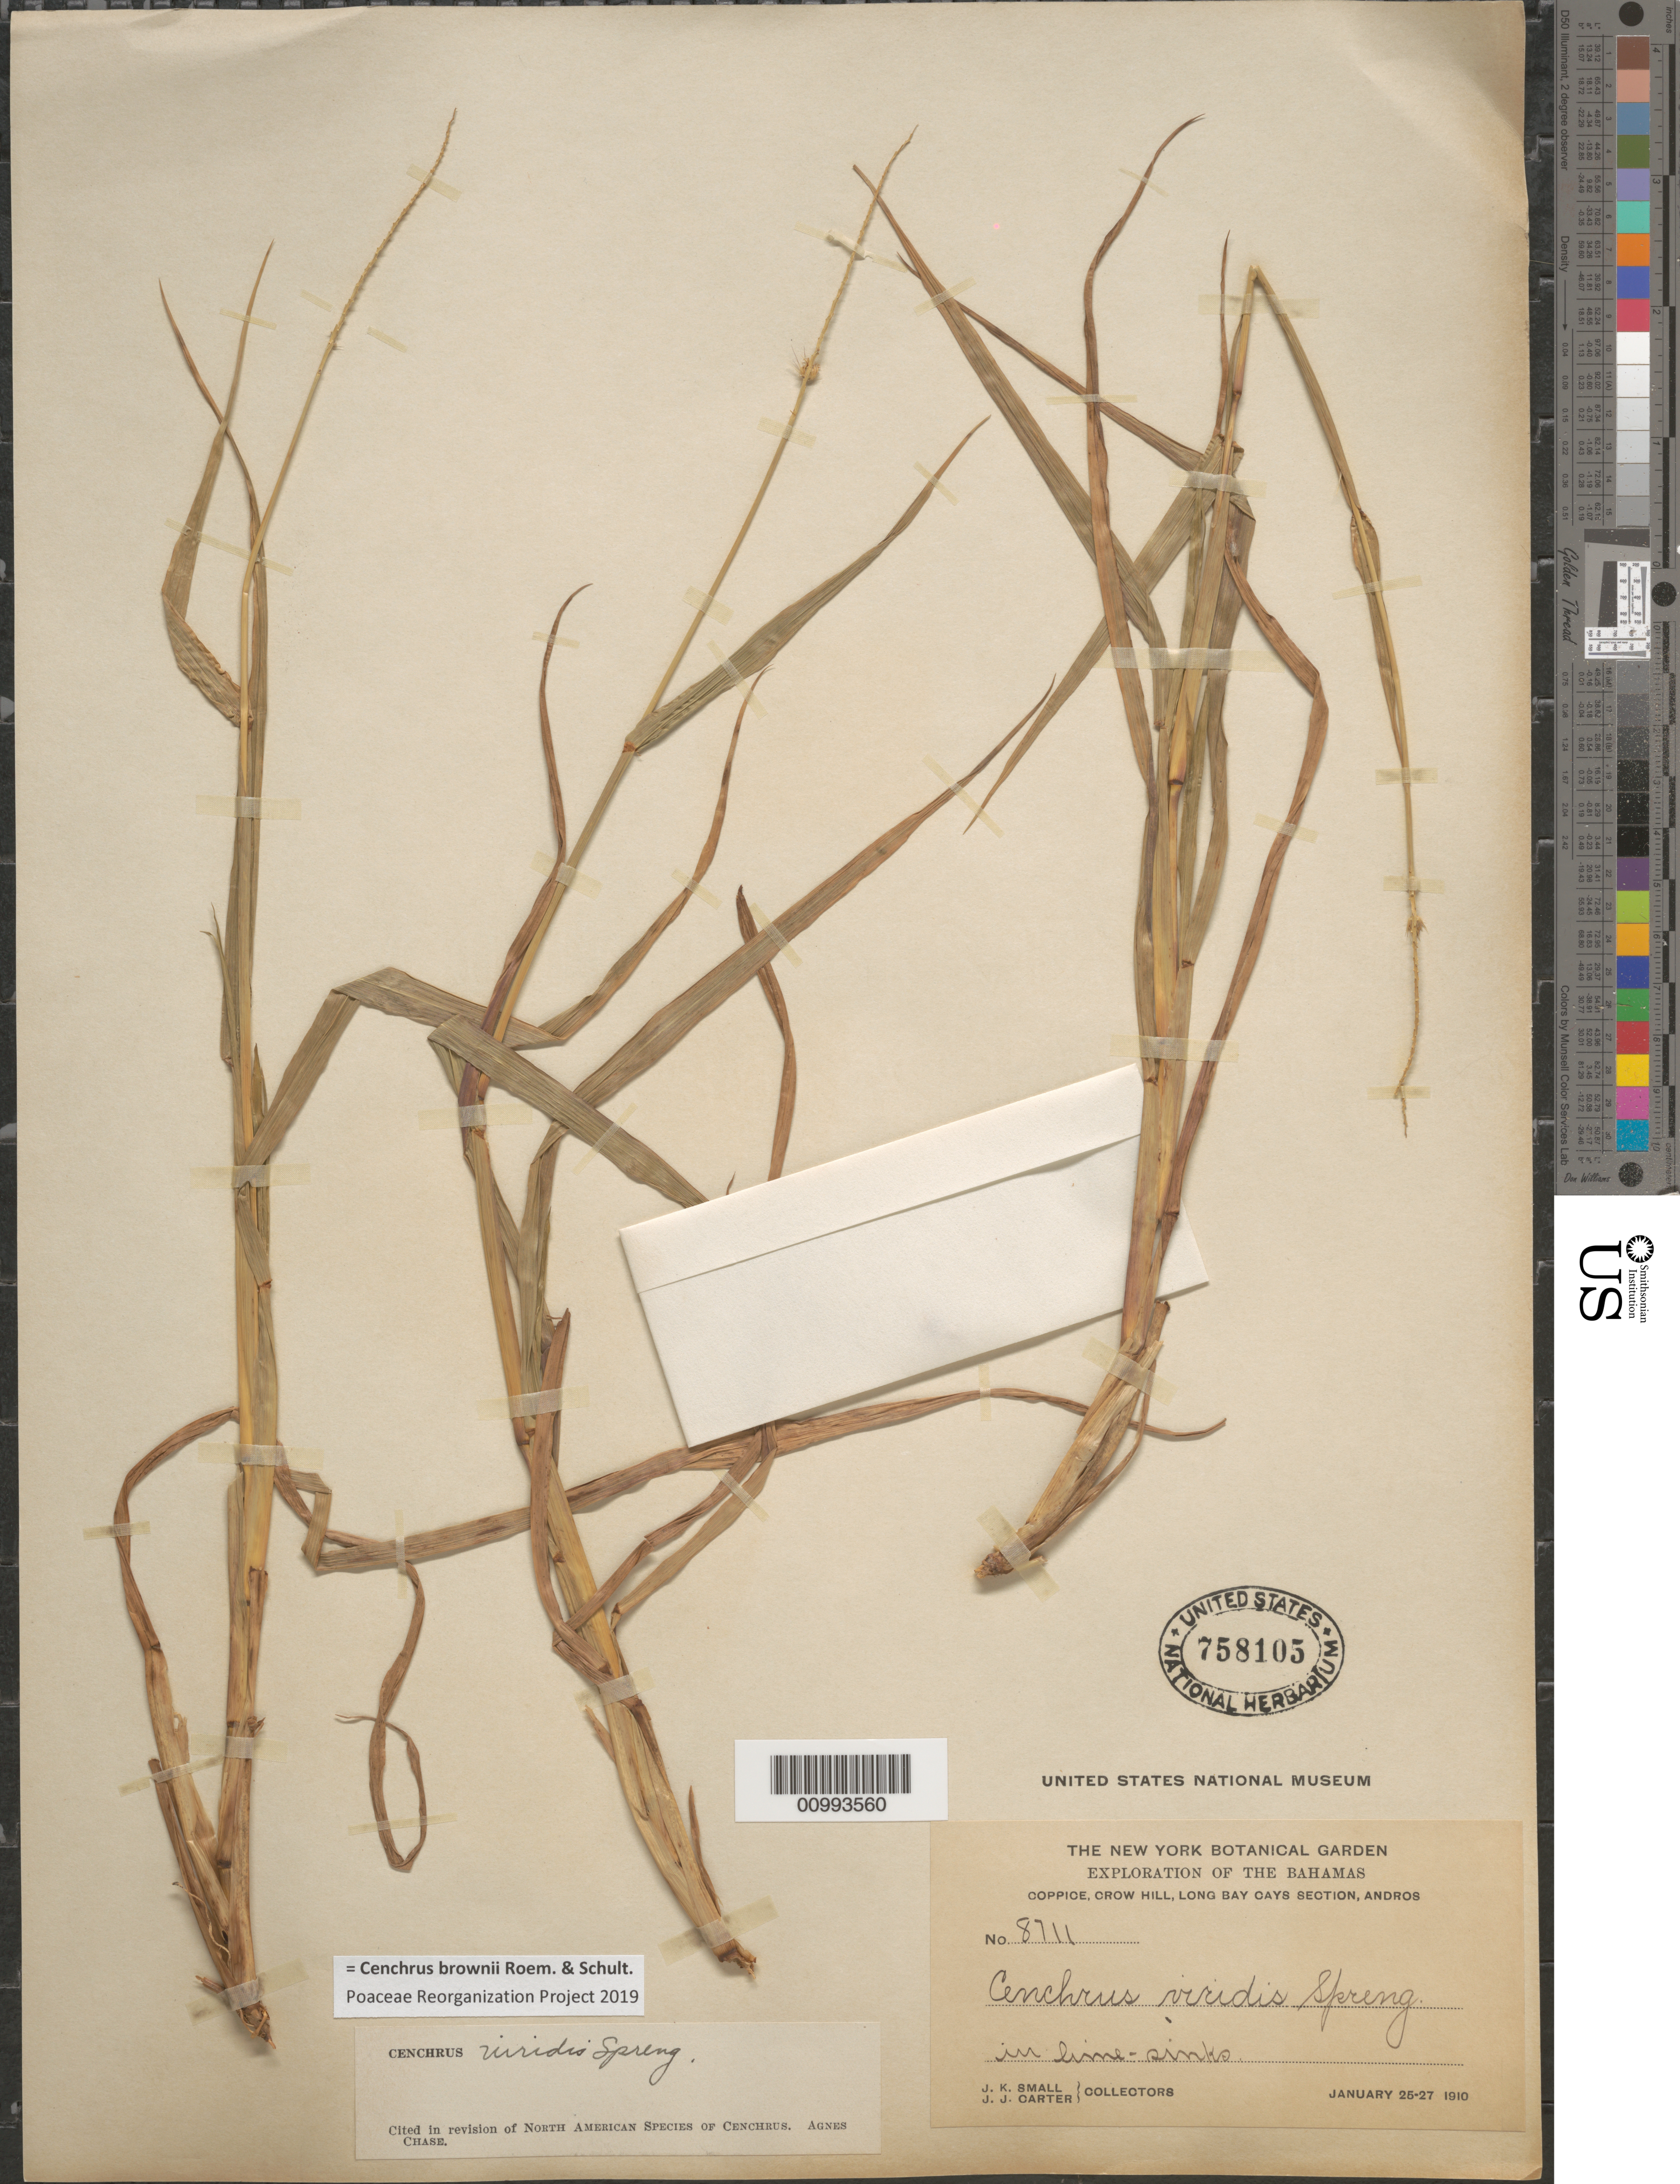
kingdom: Plantae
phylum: Tracheophyta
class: Liliopsida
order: Poales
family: Poaceae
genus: Cenchrus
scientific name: Cenchrus brownii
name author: Roem. & Schult.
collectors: J. K. Small & J. J. Carter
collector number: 8711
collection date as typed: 25 Jan 1910 to27 Jan 1910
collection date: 1910-01-25/1910-01-27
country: Bahamas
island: Andros I.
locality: Long Bay Cays Section, Crow Hill, Coppice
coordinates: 0 N, 0 E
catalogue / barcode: US 758105